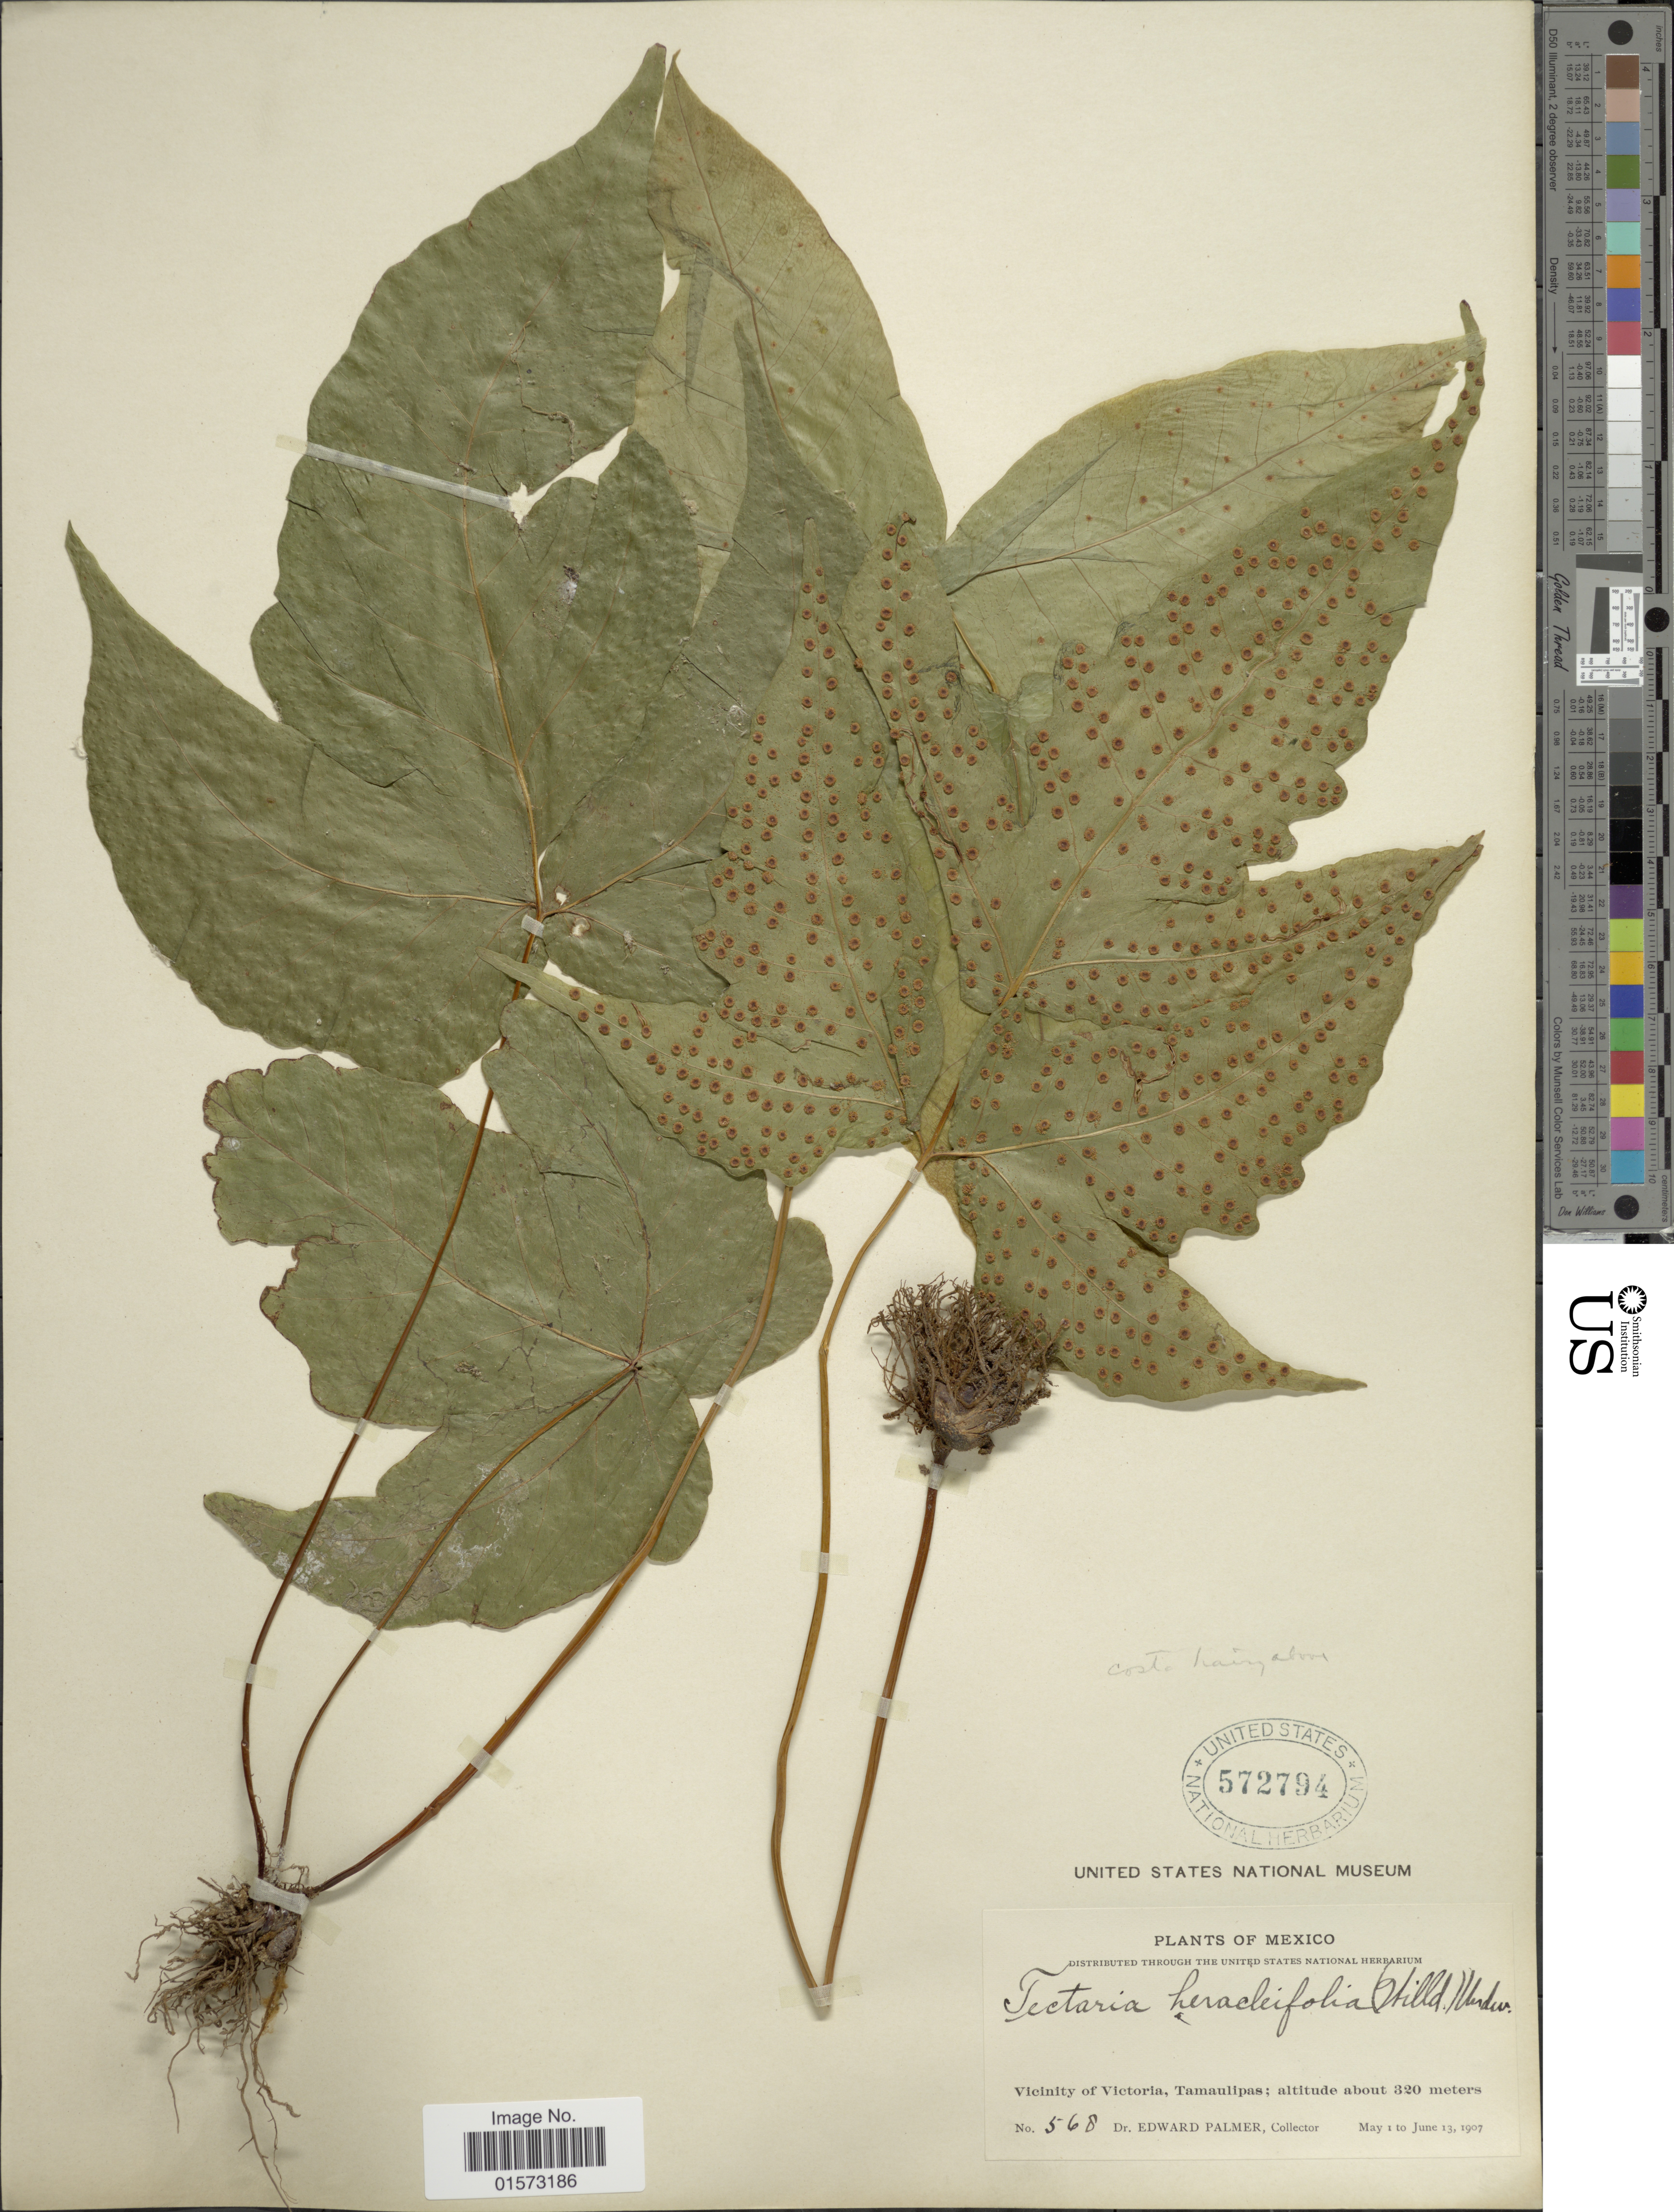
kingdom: Plantae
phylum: Tracheophyta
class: Polypodiopsida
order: Polypodiales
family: Tectariaceae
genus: Tectaria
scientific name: Tectaria heracleifolia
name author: (Willd.) Underw.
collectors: E. Palmer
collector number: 568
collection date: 1907-05-10/1907-06-13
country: Mexico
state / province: Tamaulipas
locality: Vicinity of Victoria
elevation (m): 320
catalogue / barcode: US 572794